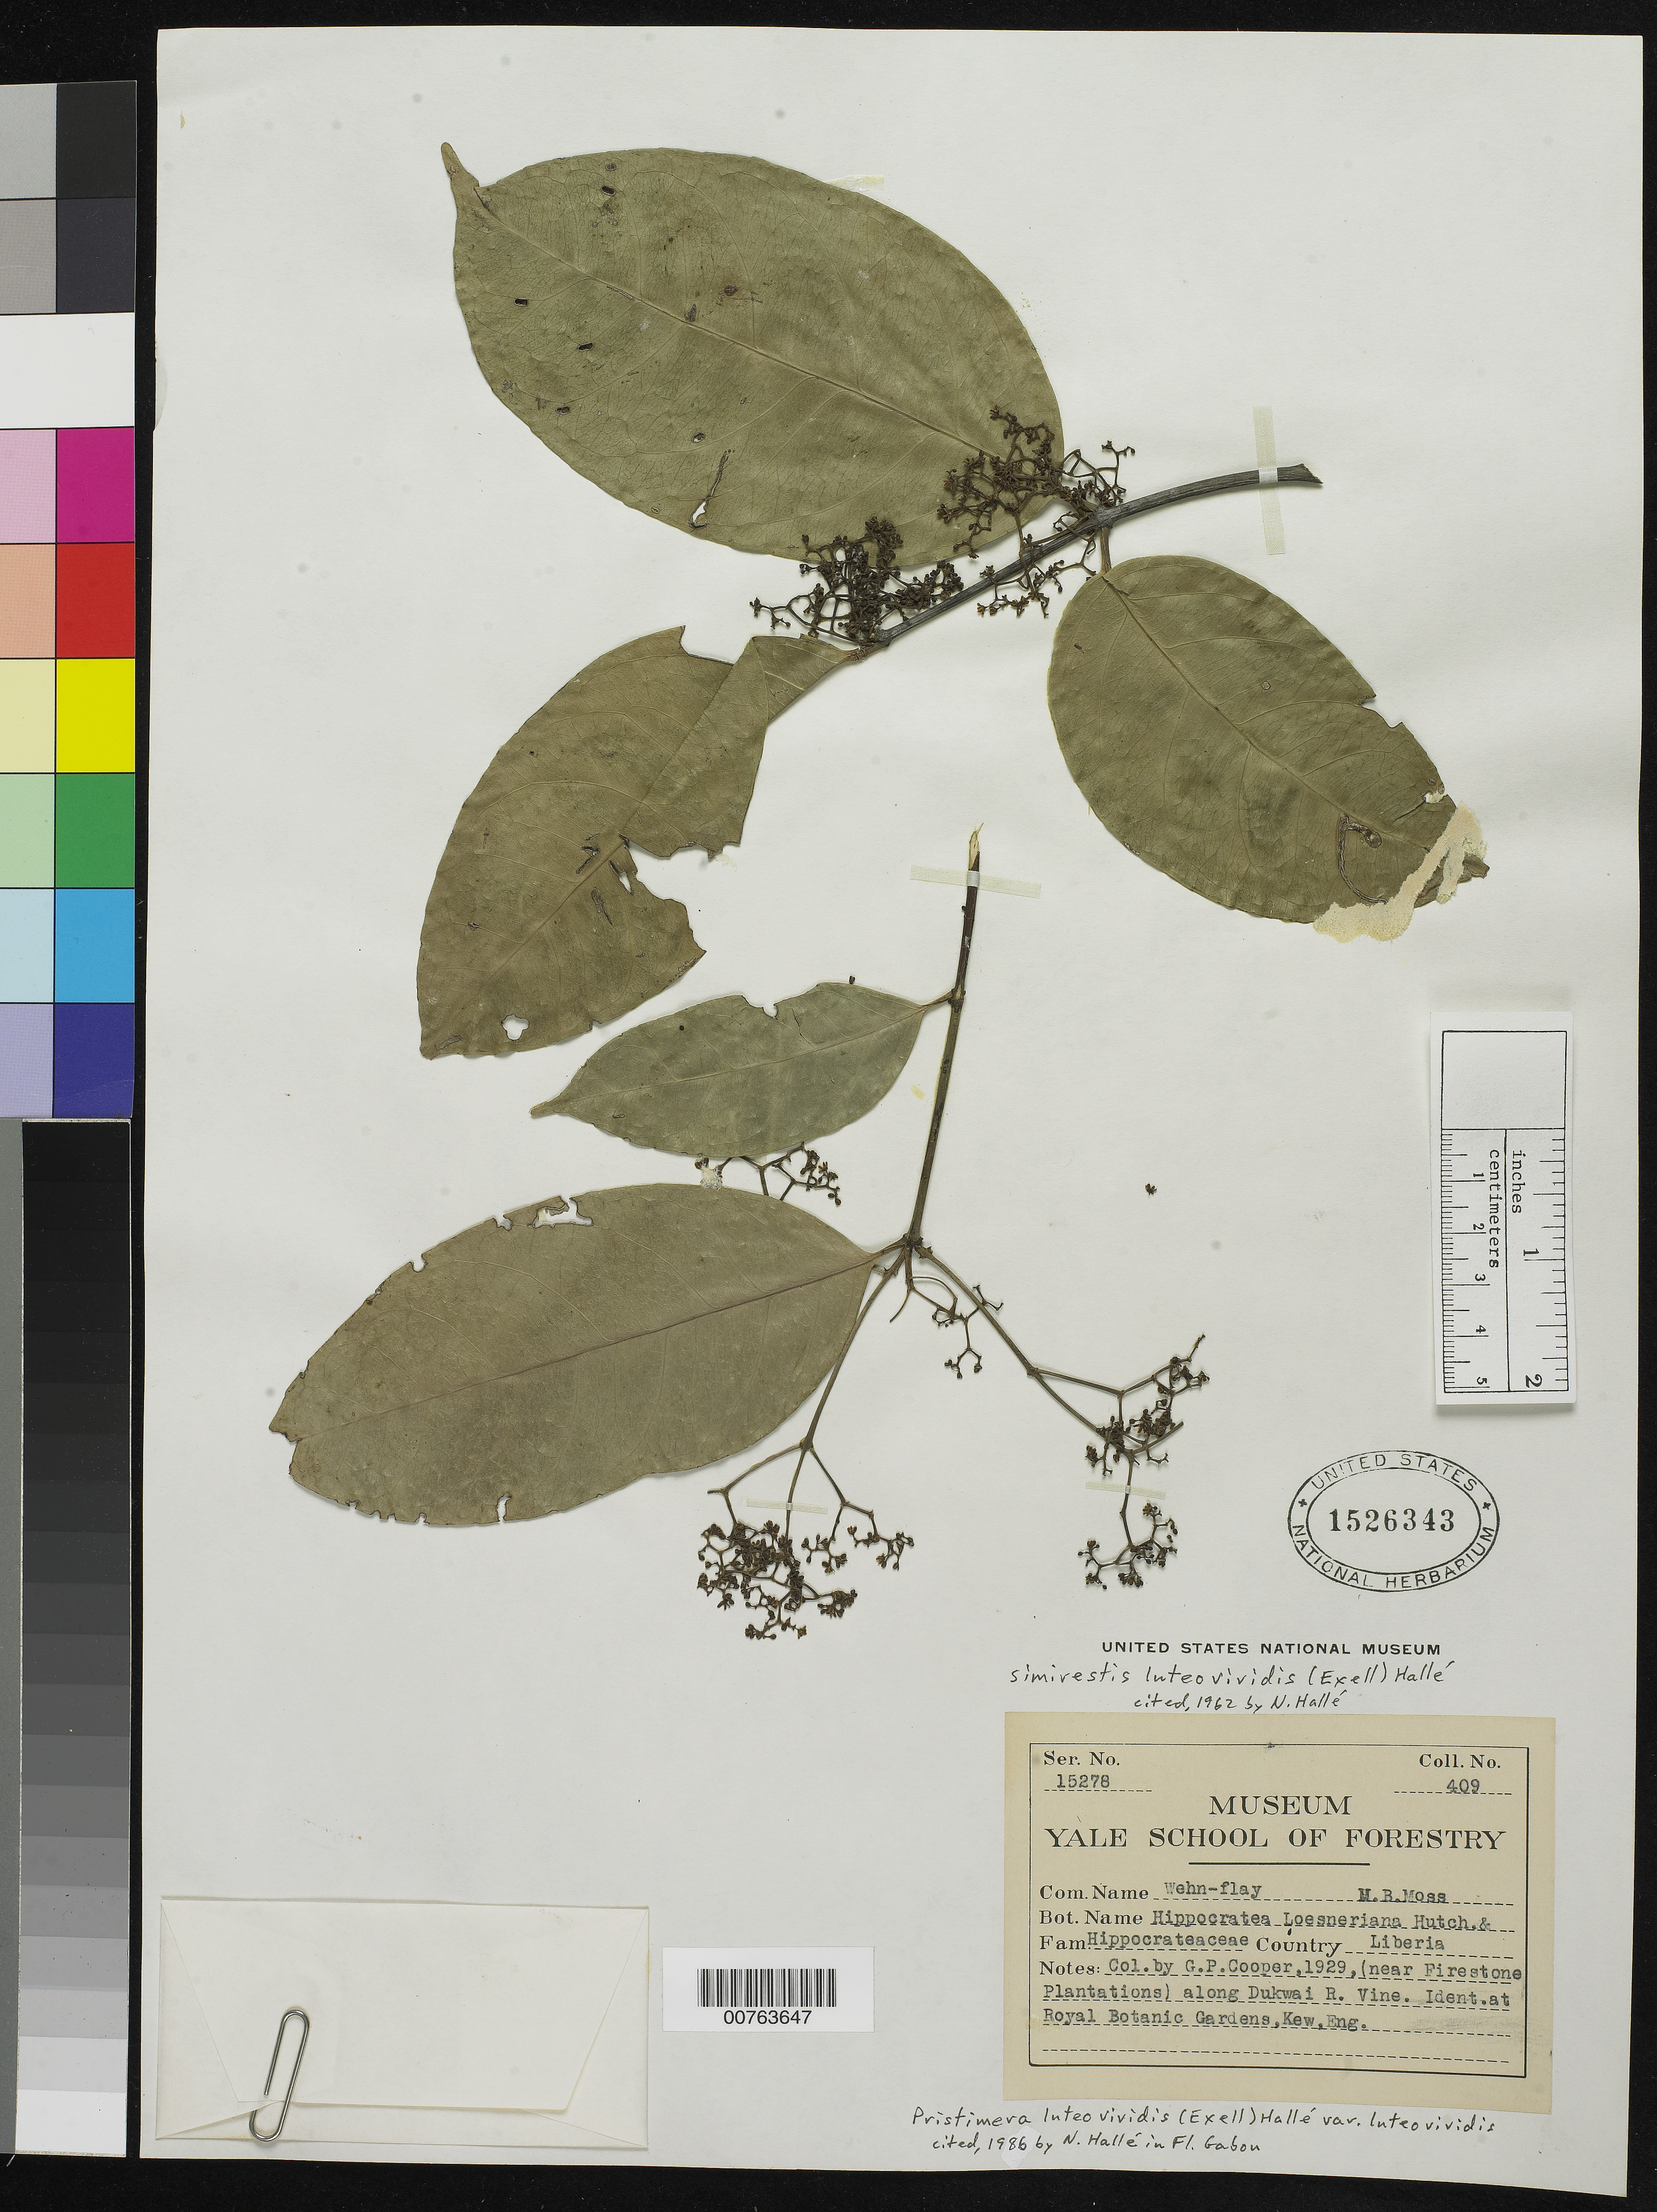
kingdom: Plantae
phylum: Tracheophyta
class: Magnoliopsida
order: Celastrales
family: Celastraceae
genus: Pristimera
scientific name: Pristimera luteoviridis var. inteoviridis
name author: (Exell) N. Hallé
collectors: G. Cooper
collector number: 409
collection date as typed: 1929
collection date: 1929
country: Liberia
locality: (near Firestone Plantations) along Dukwai River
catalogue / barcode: US 1526343